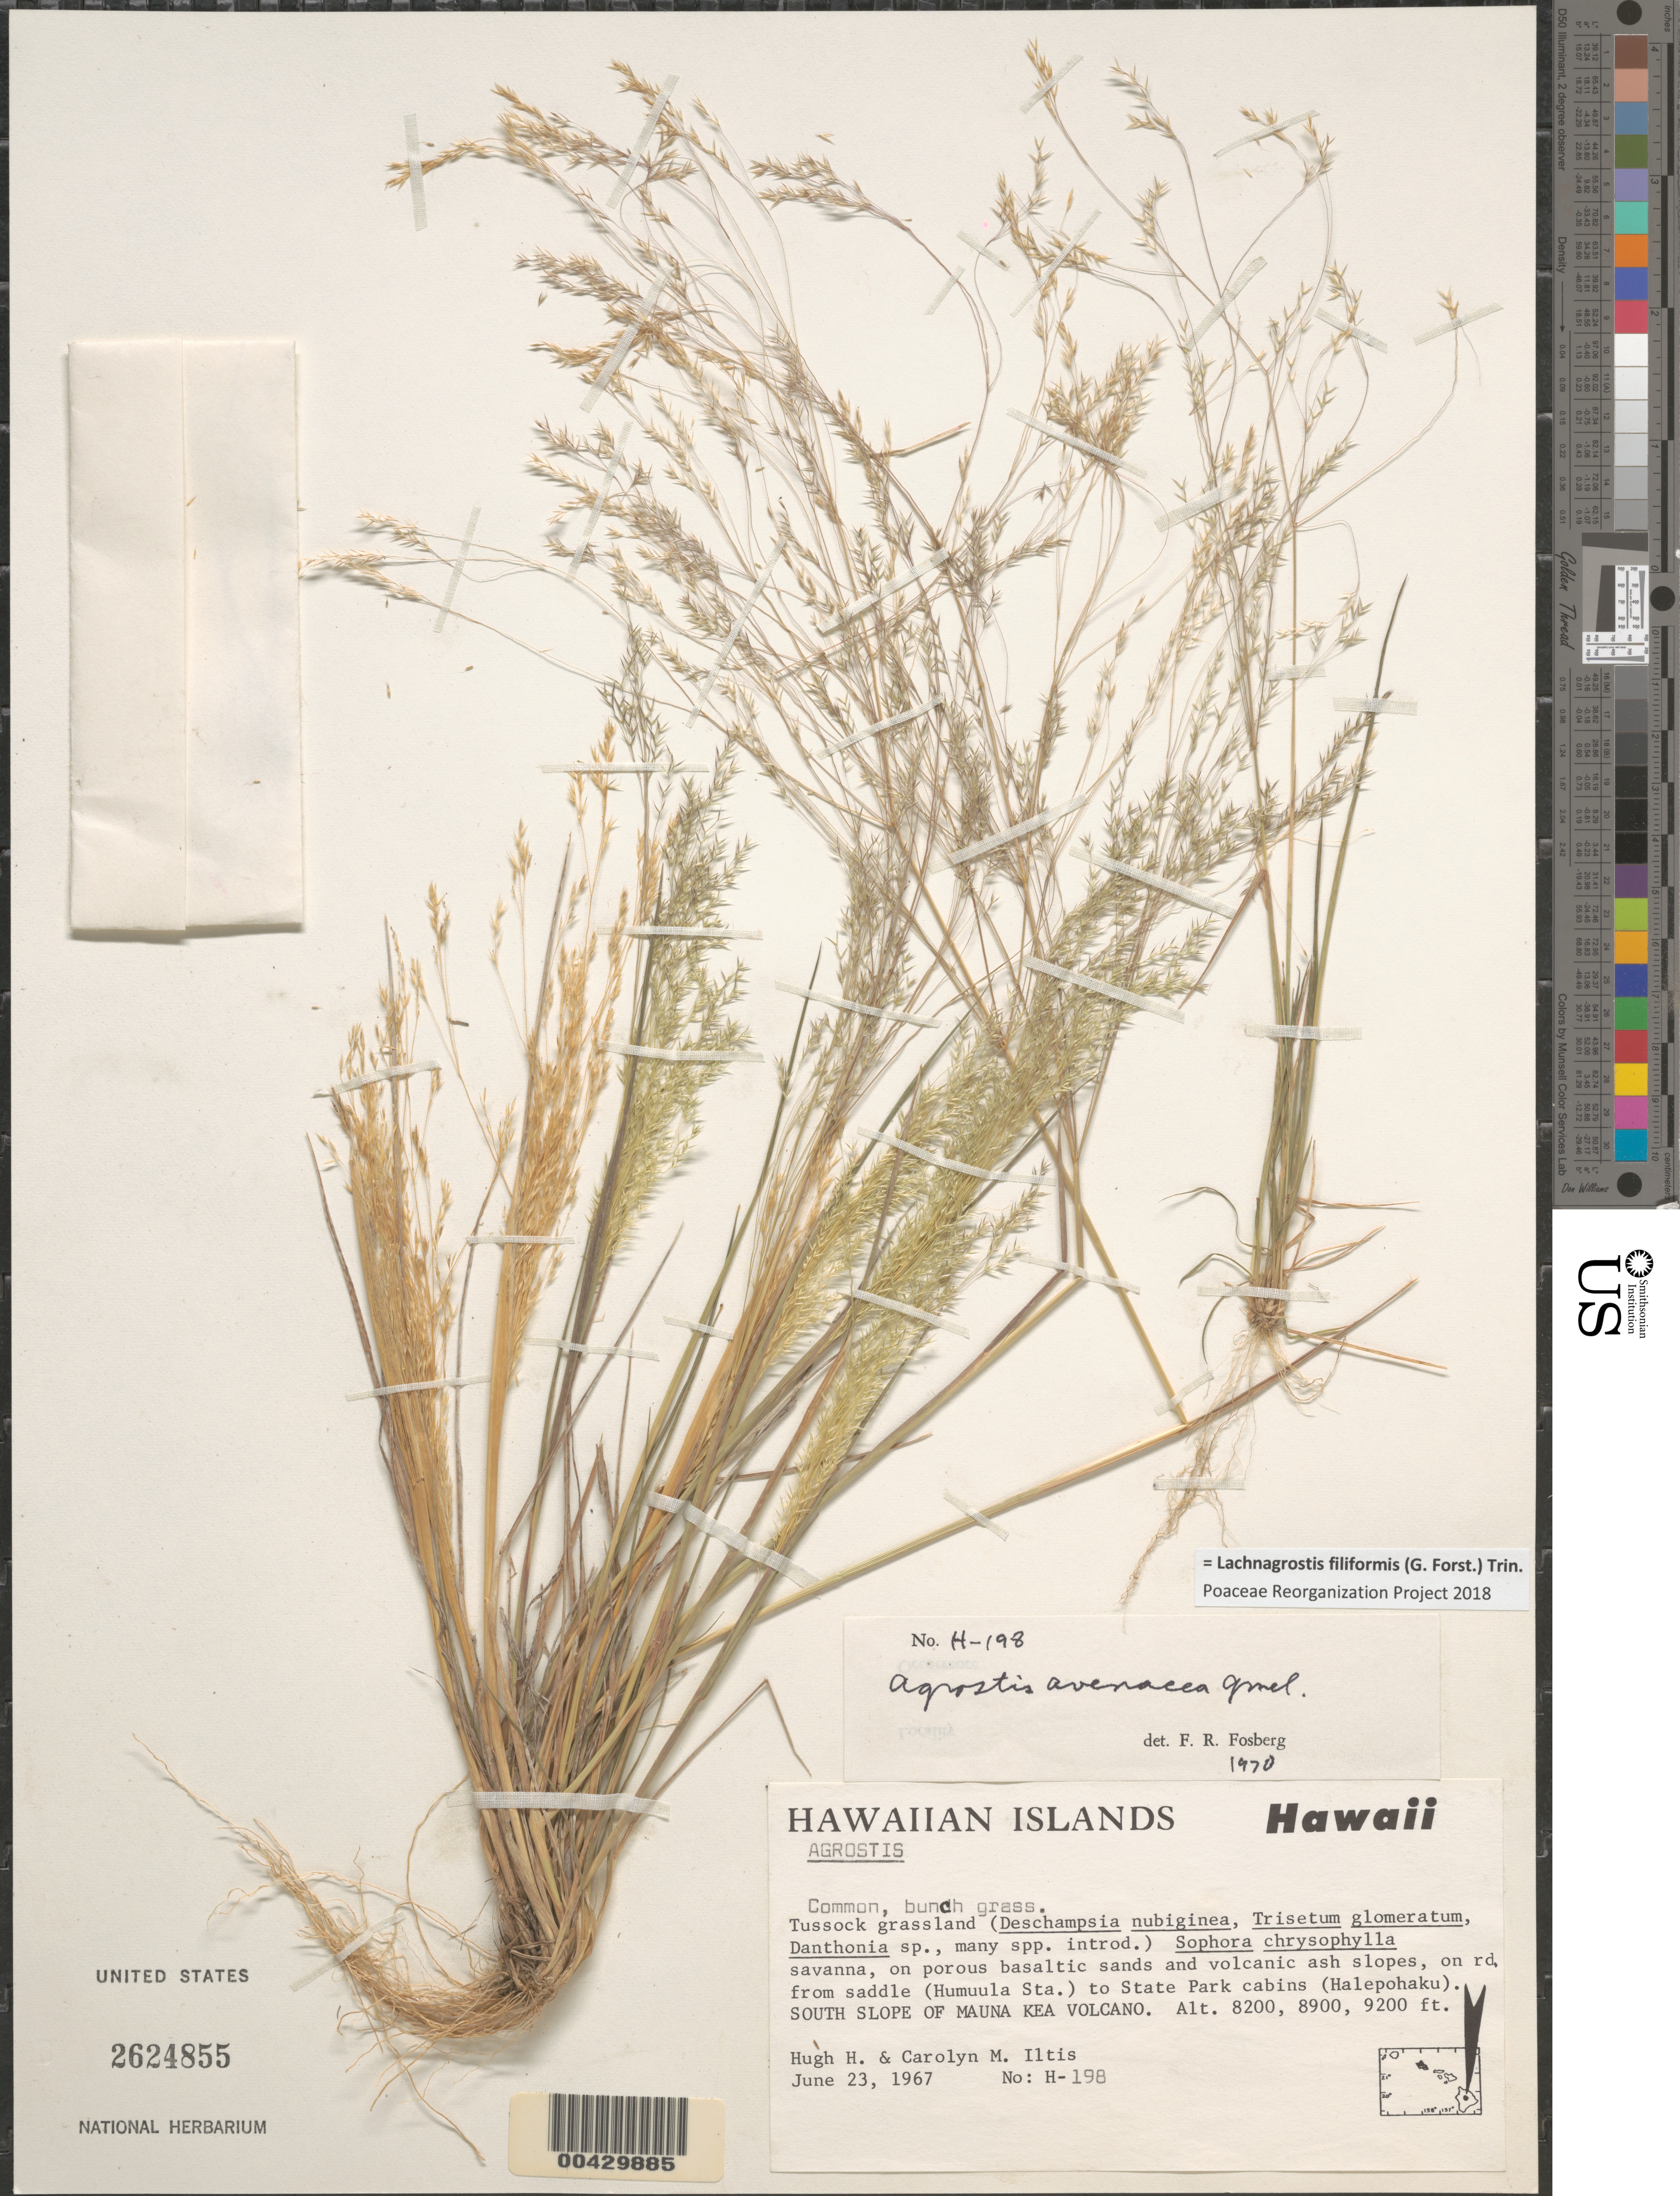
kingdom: Plantae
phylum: Tracheophyta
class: Liliopsida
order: Poales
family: Poaceae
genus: Lachnagrostis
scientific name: Lachnagrostis filiformis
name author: (J.R. Forst.) Trin.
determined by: Poaceae Reorganization Project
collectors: H. H. Iltis & C. M Iltis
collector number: h-198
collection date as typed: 23 Jun 1967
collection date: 1967-06-23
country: United States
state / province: Hawaii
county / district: Hawaii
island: Hawaii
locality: S slope of Mauna Kea Volcano, on road from saddle (Humuula Sta.) to State Park cabins (Halepohaku)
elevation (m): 2499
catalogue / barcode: US 2624855